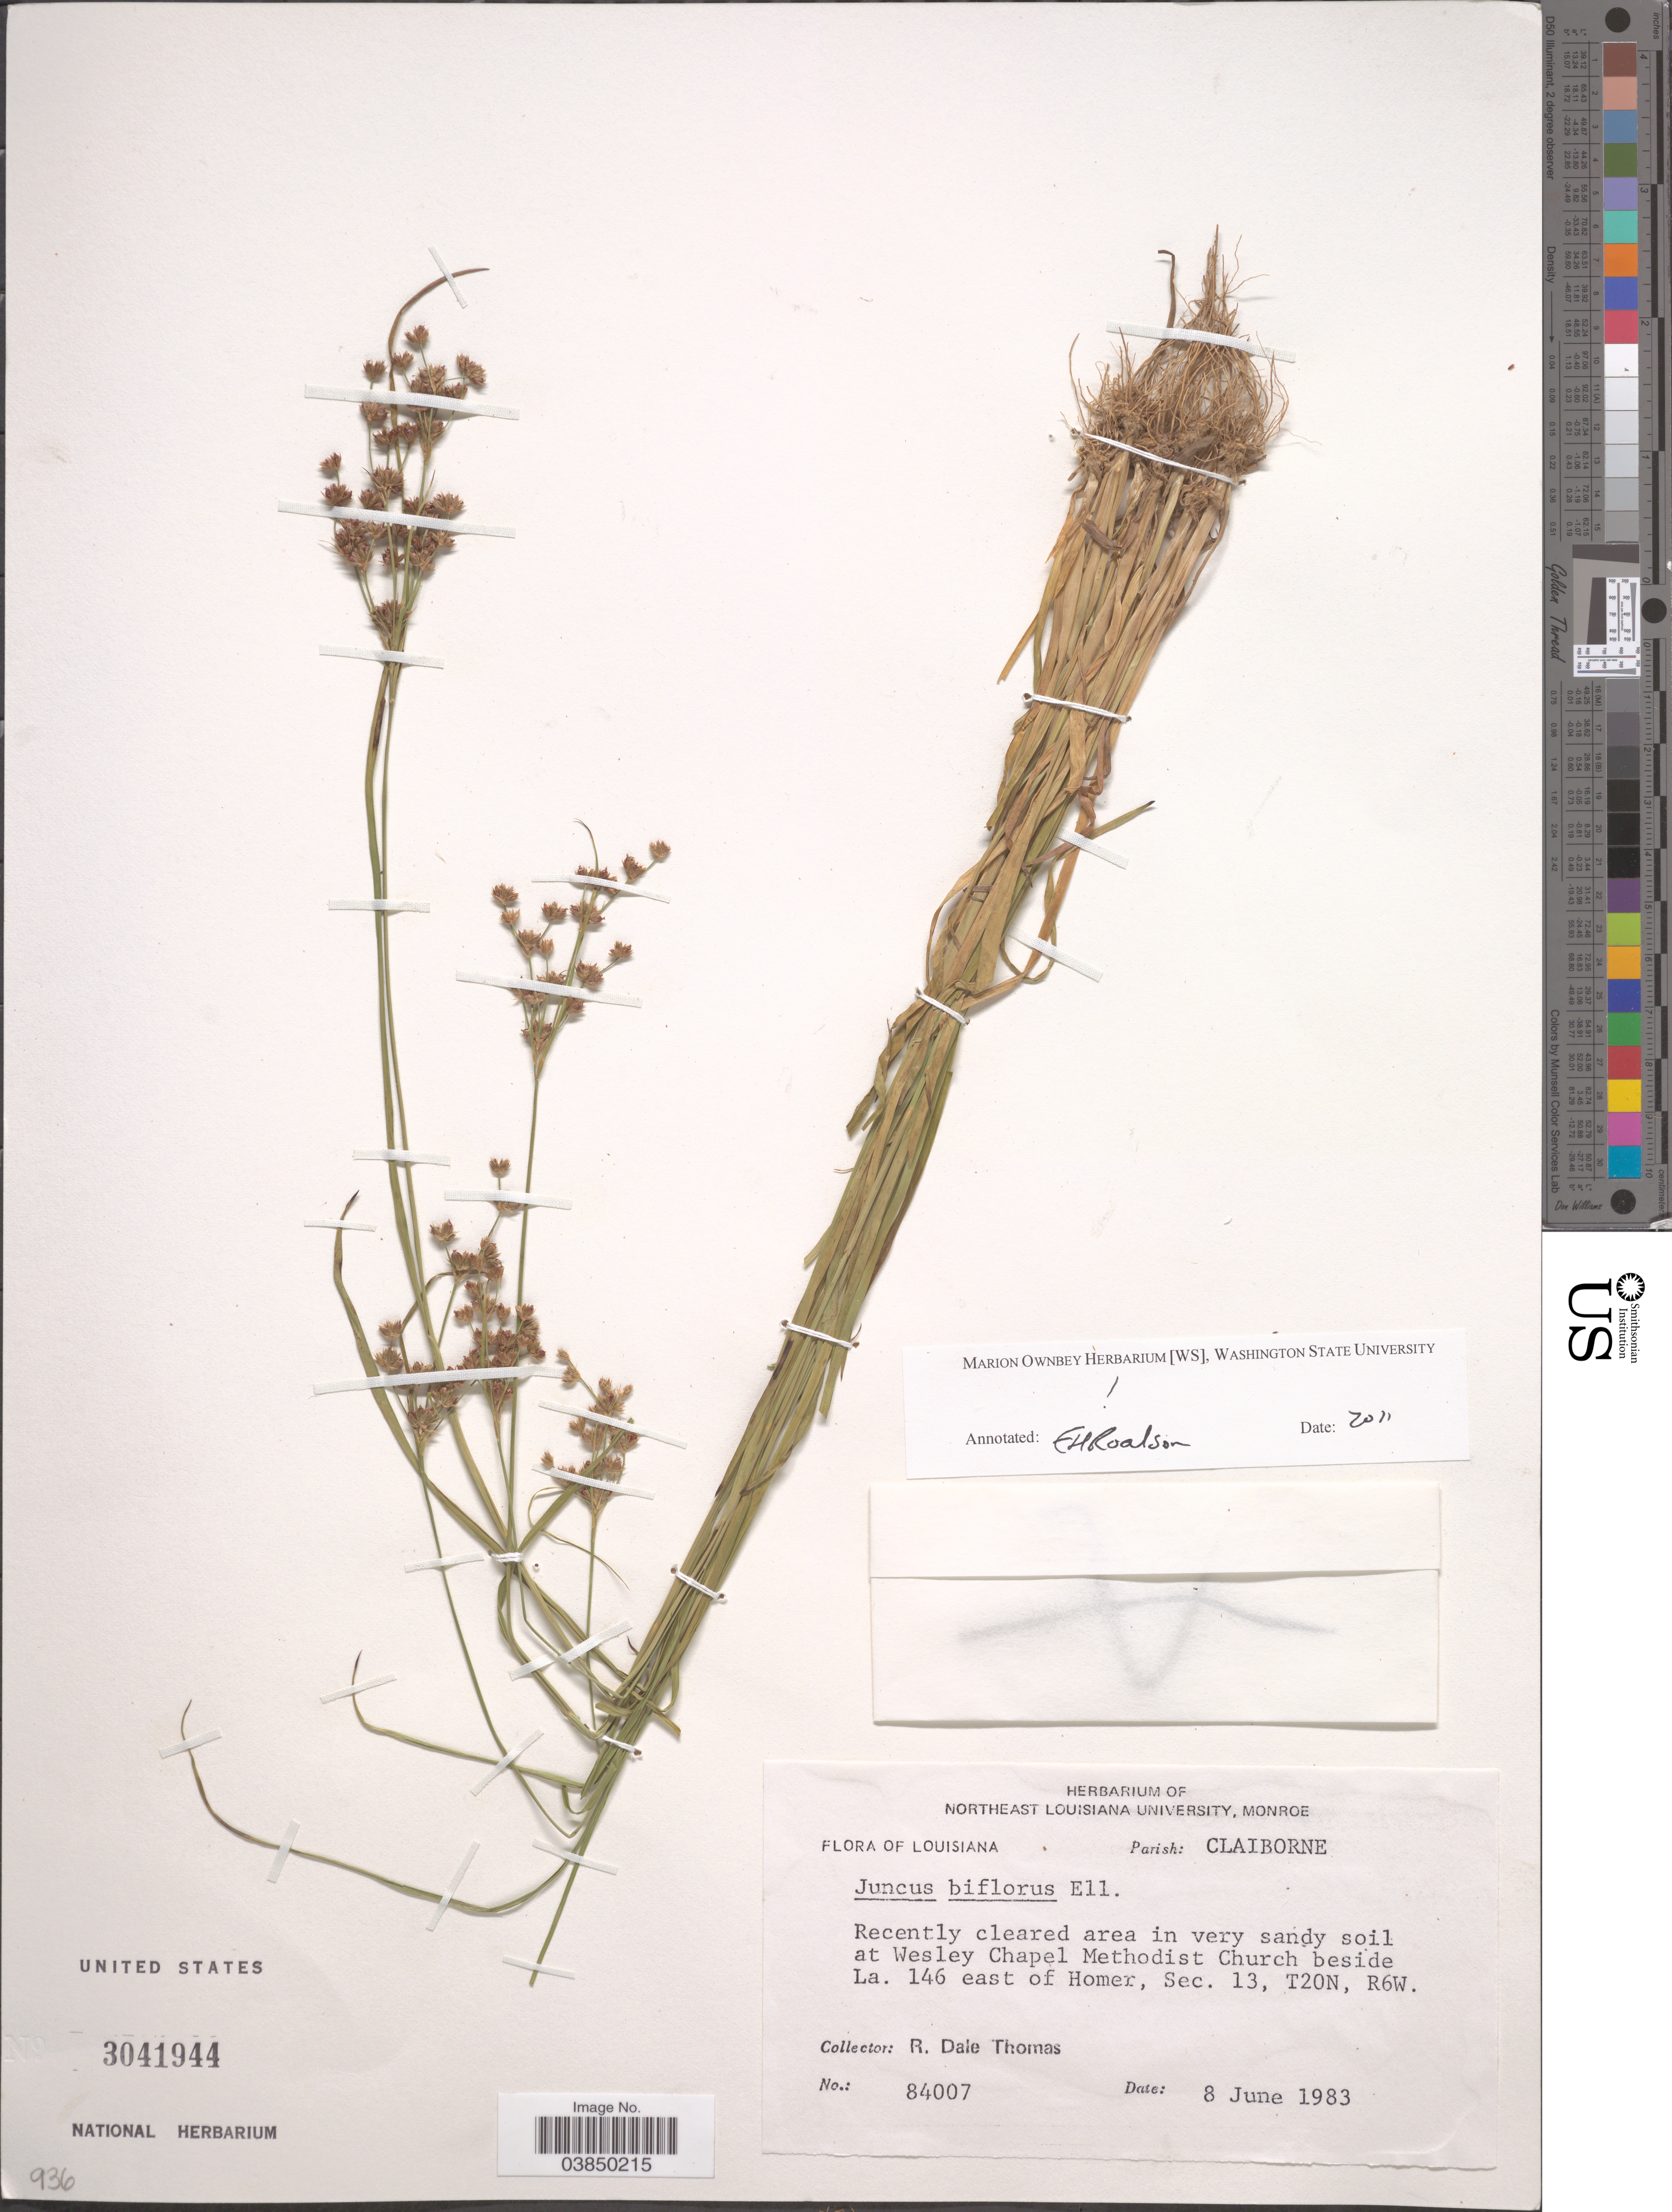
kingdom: Plantae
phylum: Tracheophyta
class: Liliopsida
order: Poales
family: Juncaceae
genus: Juncus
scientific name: Juncus biflorus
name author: Ell.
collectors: R. Thomas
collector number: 84007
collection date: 1983-06-08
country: United States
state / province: Louisiana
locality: Parish: Claiborne. Recently cleared area in very sandy soil at Wesley Chapel Methodist Church beside La. 146 east of Homer, Sec. 13, T20N, R6W.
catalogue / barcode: US 3041944